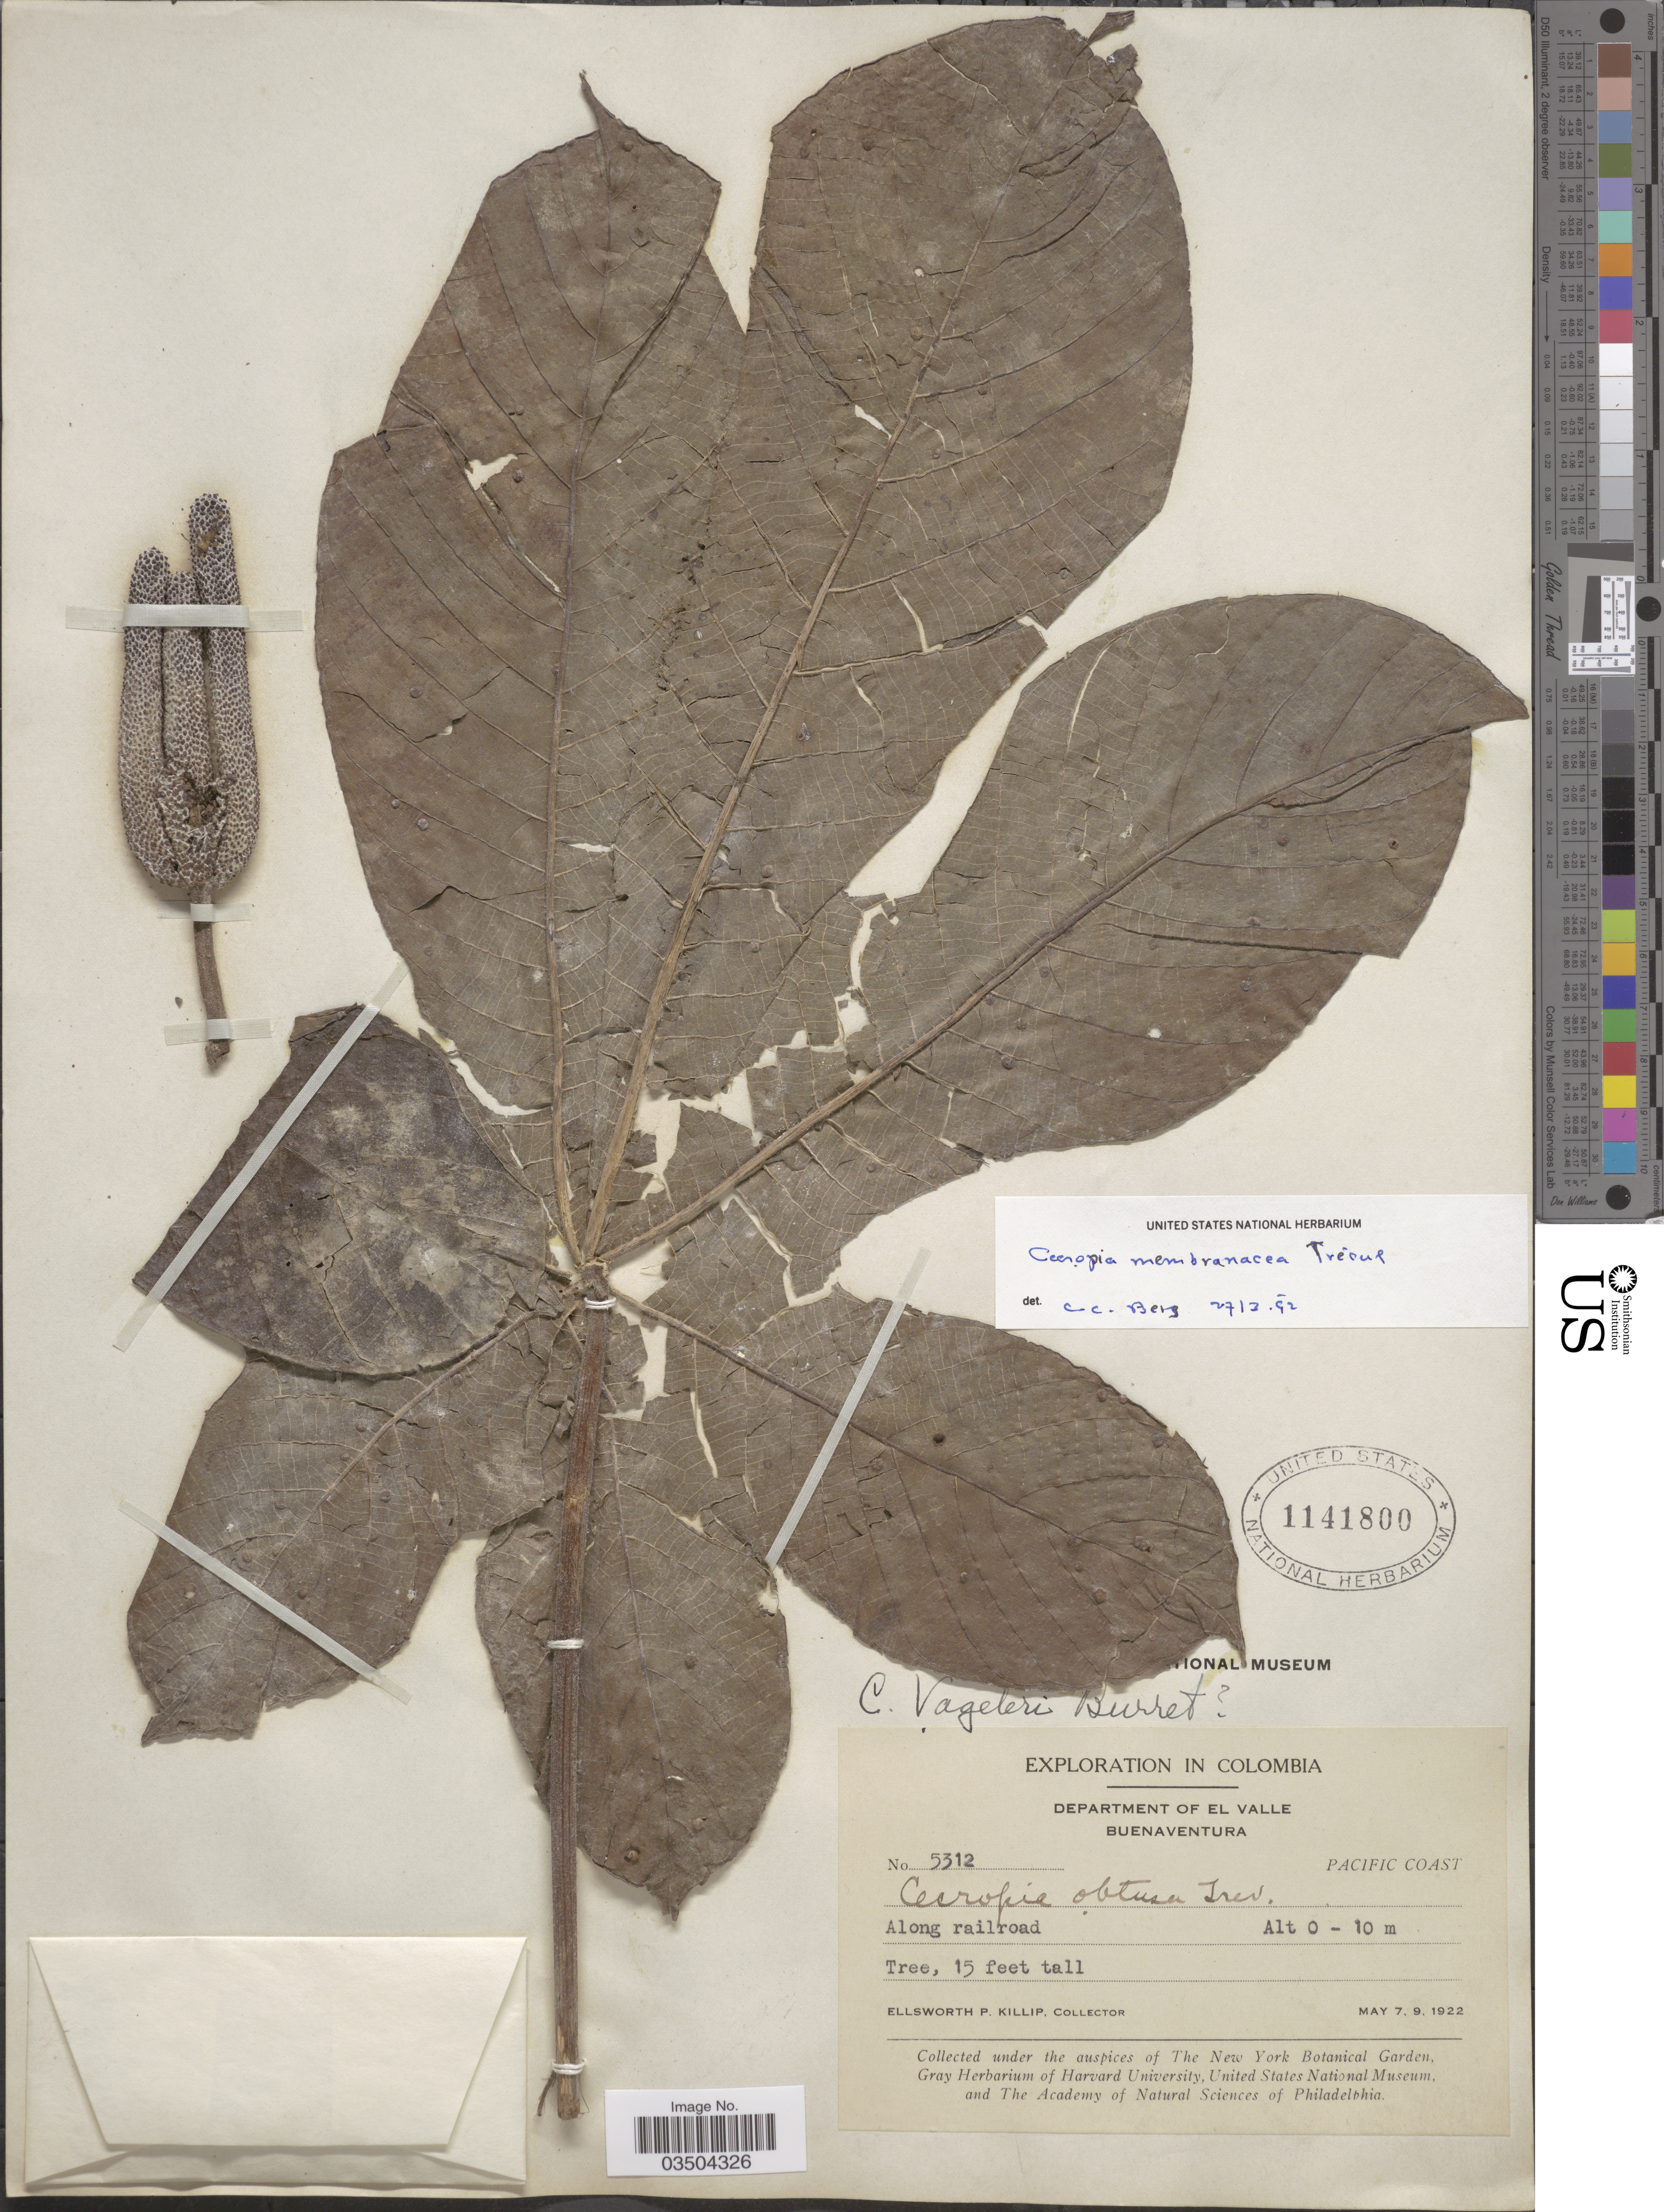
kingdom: Plantae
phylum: Tracheophyta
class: Magnoliopsida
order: Rosales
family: Urticaceae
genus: Cecropia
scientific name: Cecropia membranacea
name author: Trécul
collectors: E. P. Killip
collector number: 5312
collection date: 1922-05-07/1922-05-09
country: Colombia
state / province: Valle del Cauca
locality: Department of El Valle. Buenaventura. Pacific Coast. Along railroad.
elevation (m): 0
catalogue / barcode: US 1141800